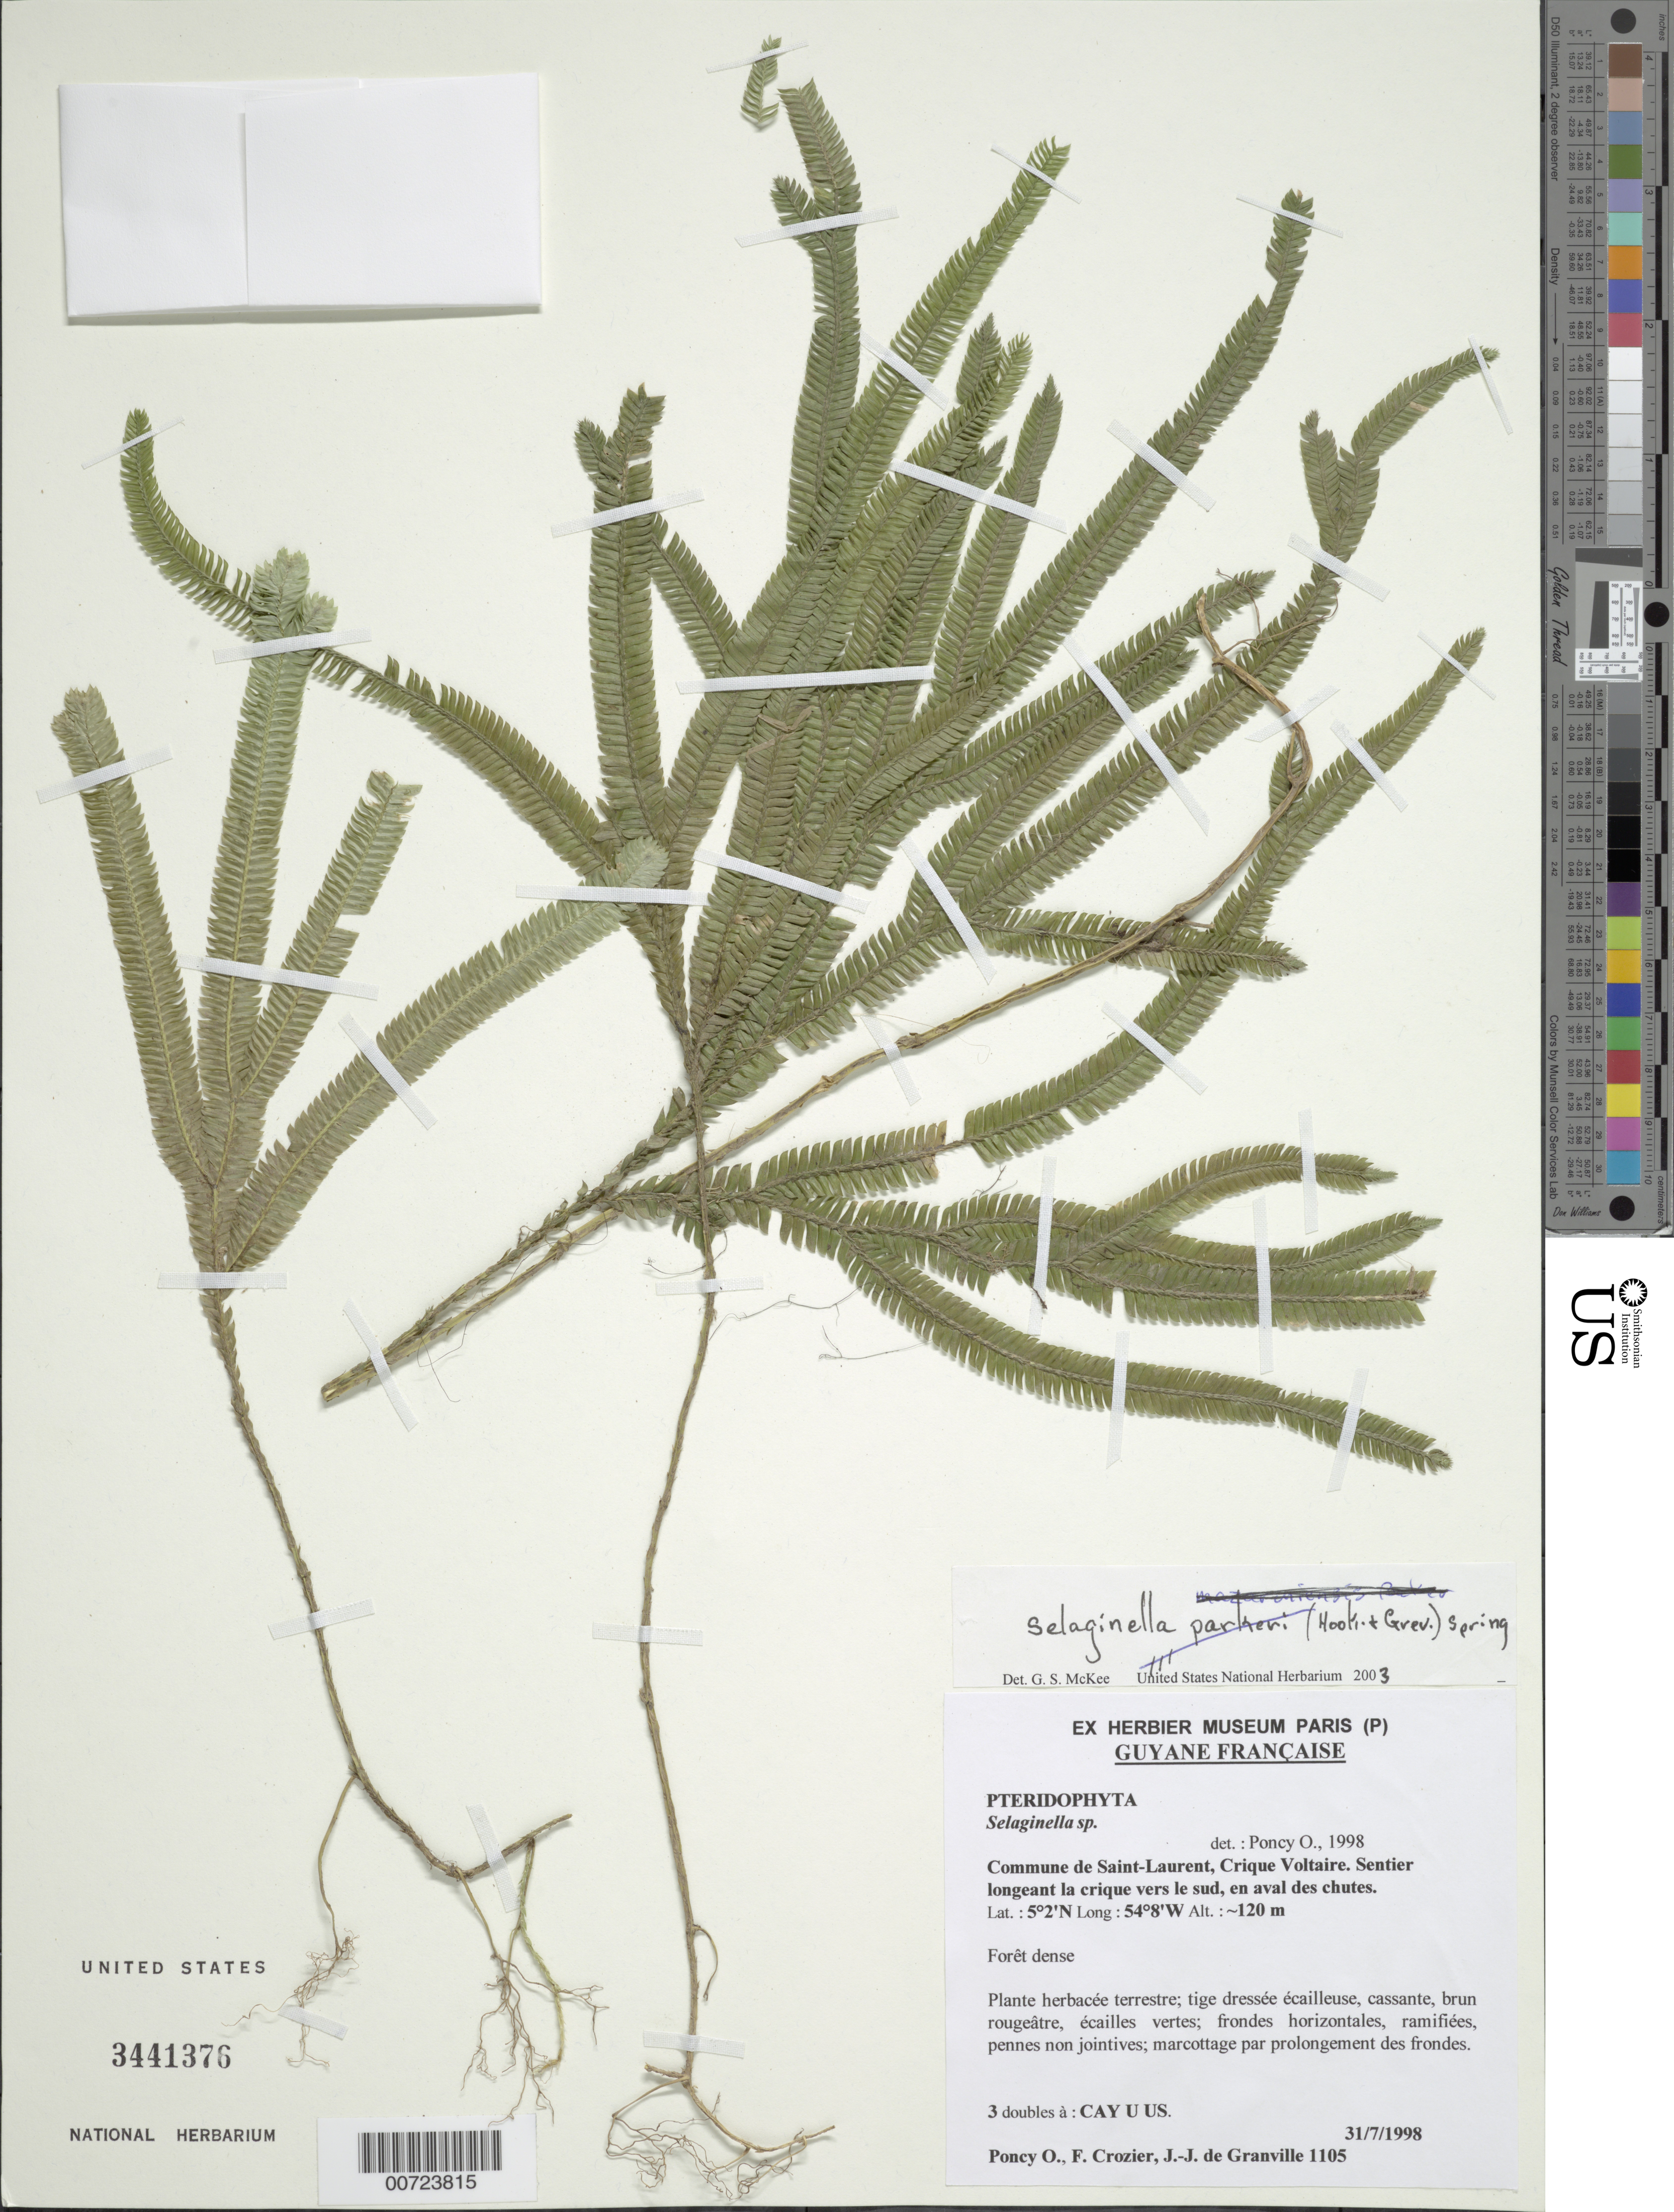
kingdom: Plantae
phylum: Tracheophyta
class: Lycopodiopsida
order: Selaginellales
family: Selaginellaceae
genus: Selaginella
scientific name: Selaginella parkeri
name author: (Hook. & Grev.) Spring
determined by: McKee, G. S., (US), NMNH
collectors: O. Poncy, F. Crozier & J.-J. de Granville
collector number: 1105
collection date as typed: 31-Jul-98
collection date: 1998-07-31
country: French Guiana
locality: Commune de Saint Laurent du Maroni, Crique Volatire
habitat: Dense forest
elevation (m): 120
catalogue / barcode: US 3441376